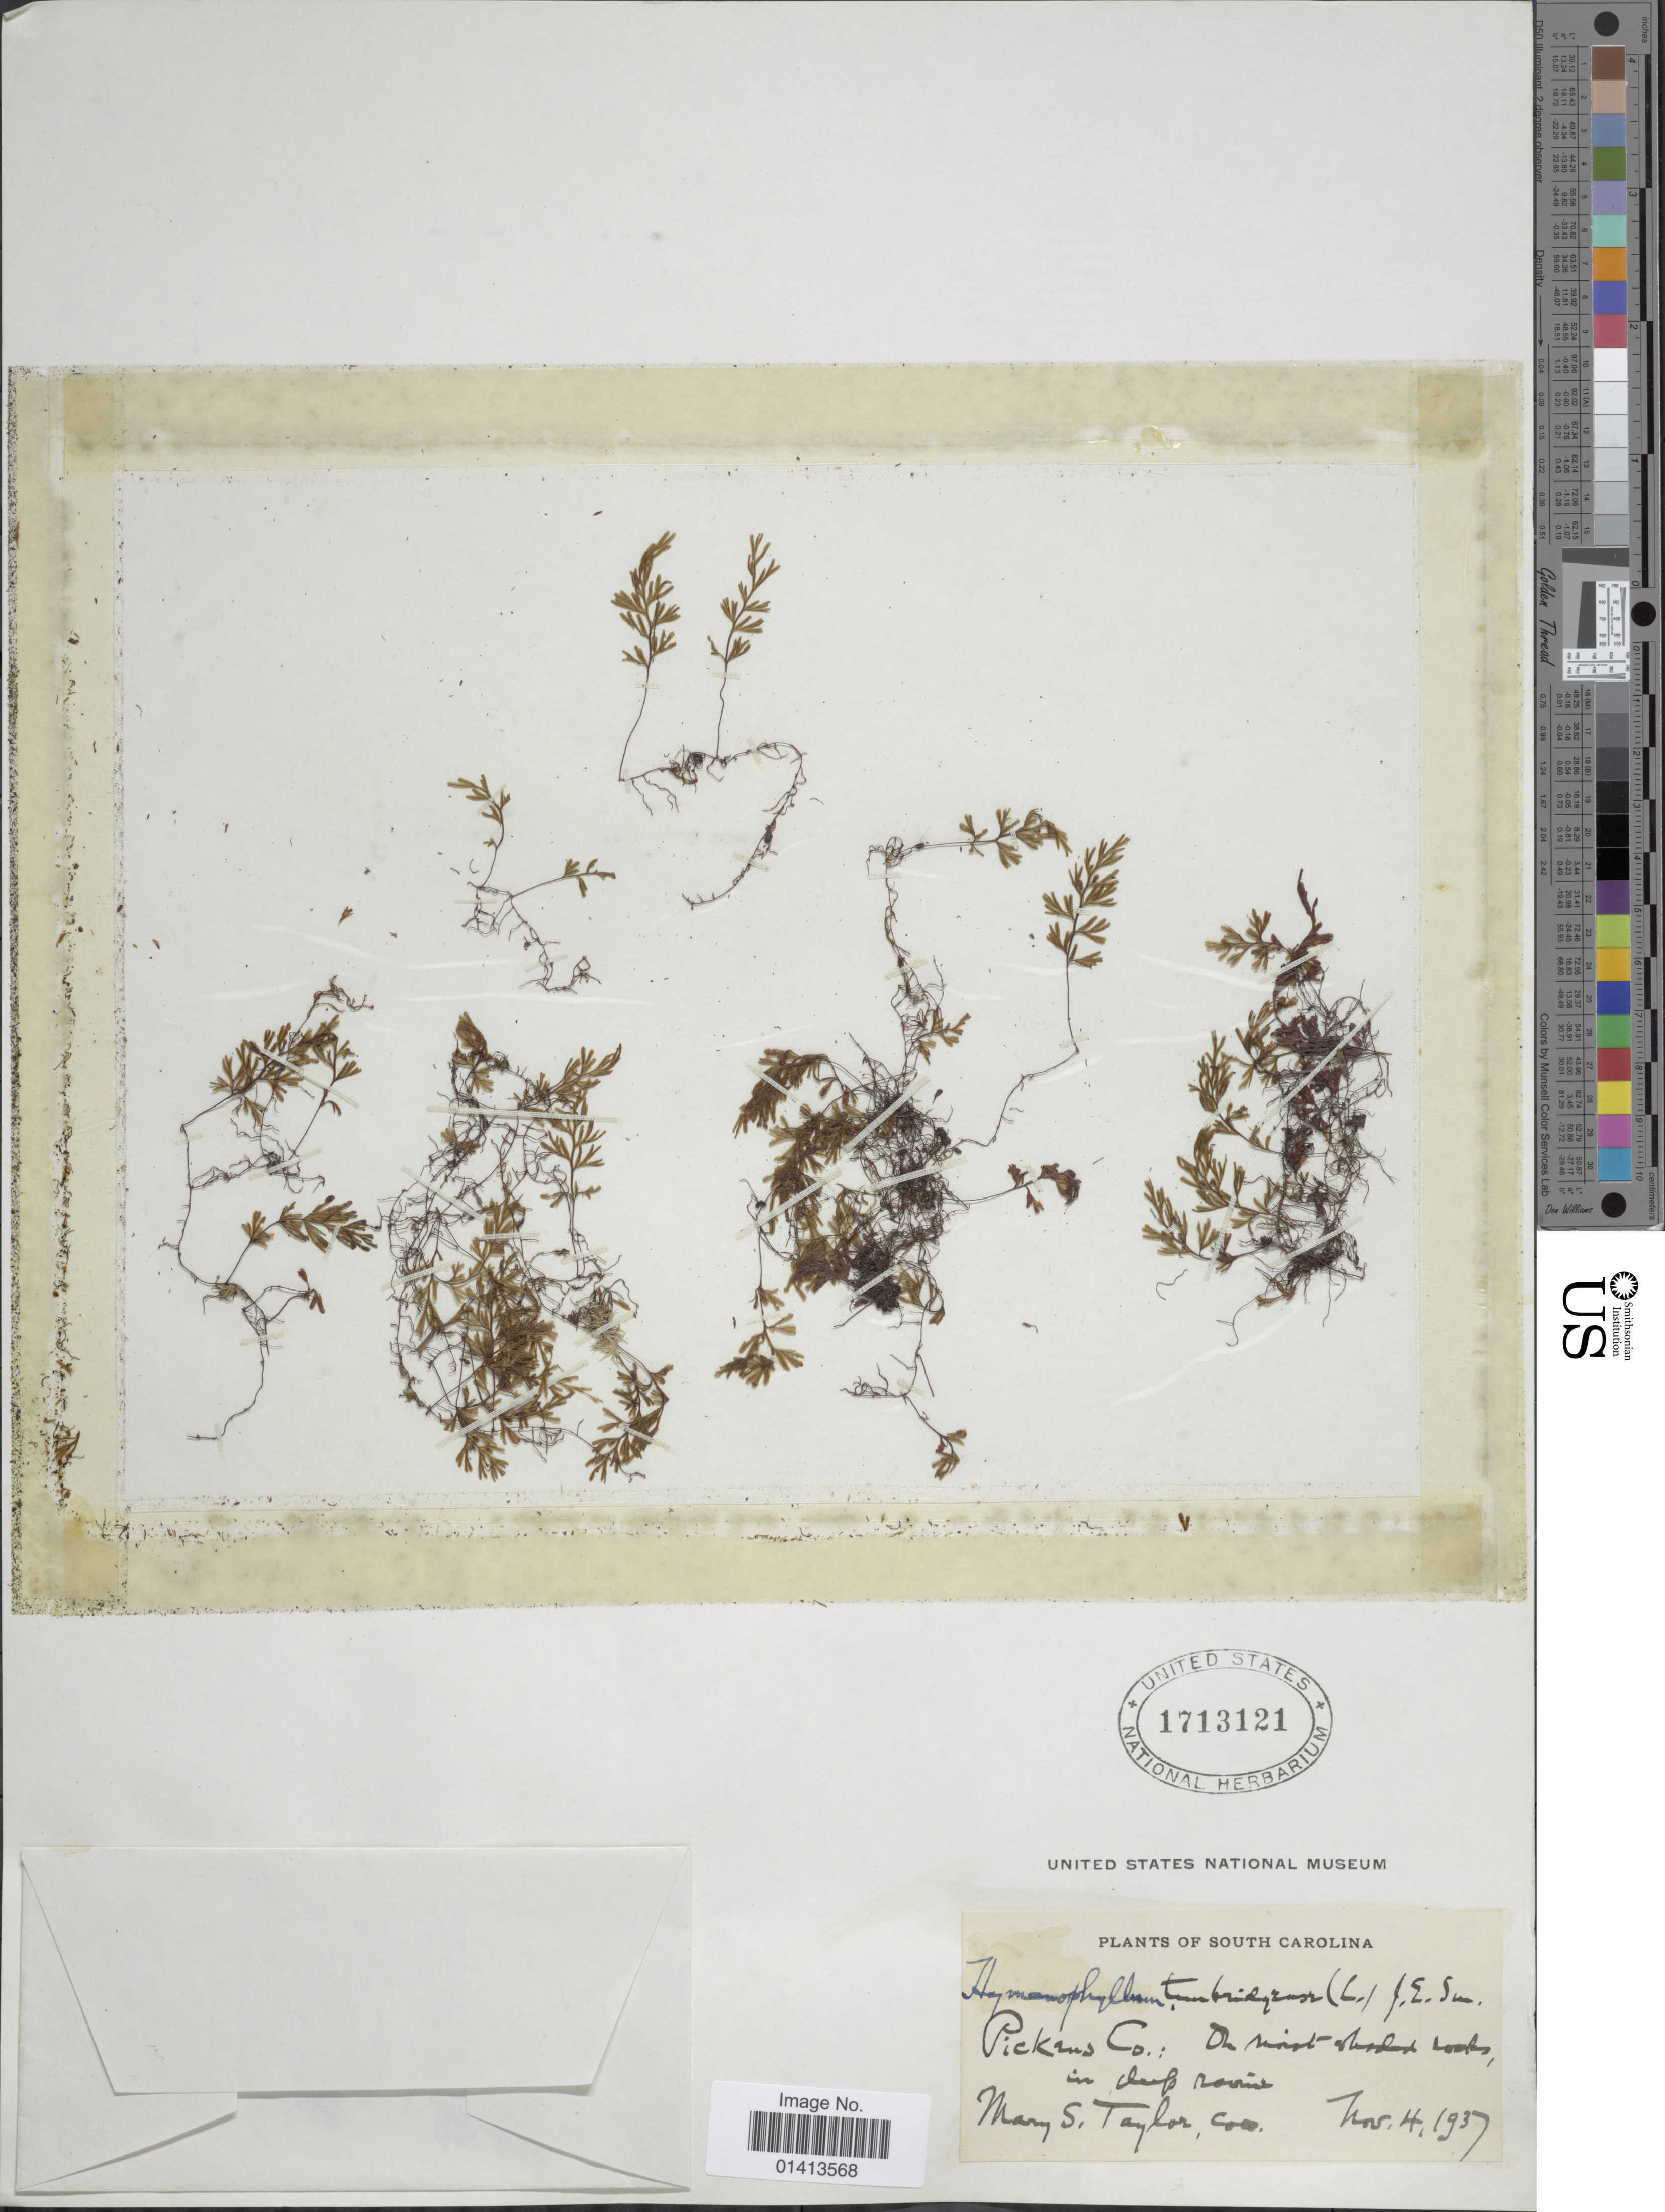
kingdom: Plantae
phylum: Tracheophyta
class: Polypodiopsida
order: Hymenophyllales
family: Hymenophyllaceae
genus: Hymenophyllum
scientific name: Hymenophyllum tunbrigense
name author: (L.) Small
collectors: M. S. Taylor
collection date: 1937-11-04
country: United States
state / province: South Carolina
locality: Pickens Co: On moist shaded rocks, in damp ravine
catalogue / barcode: US 1713121